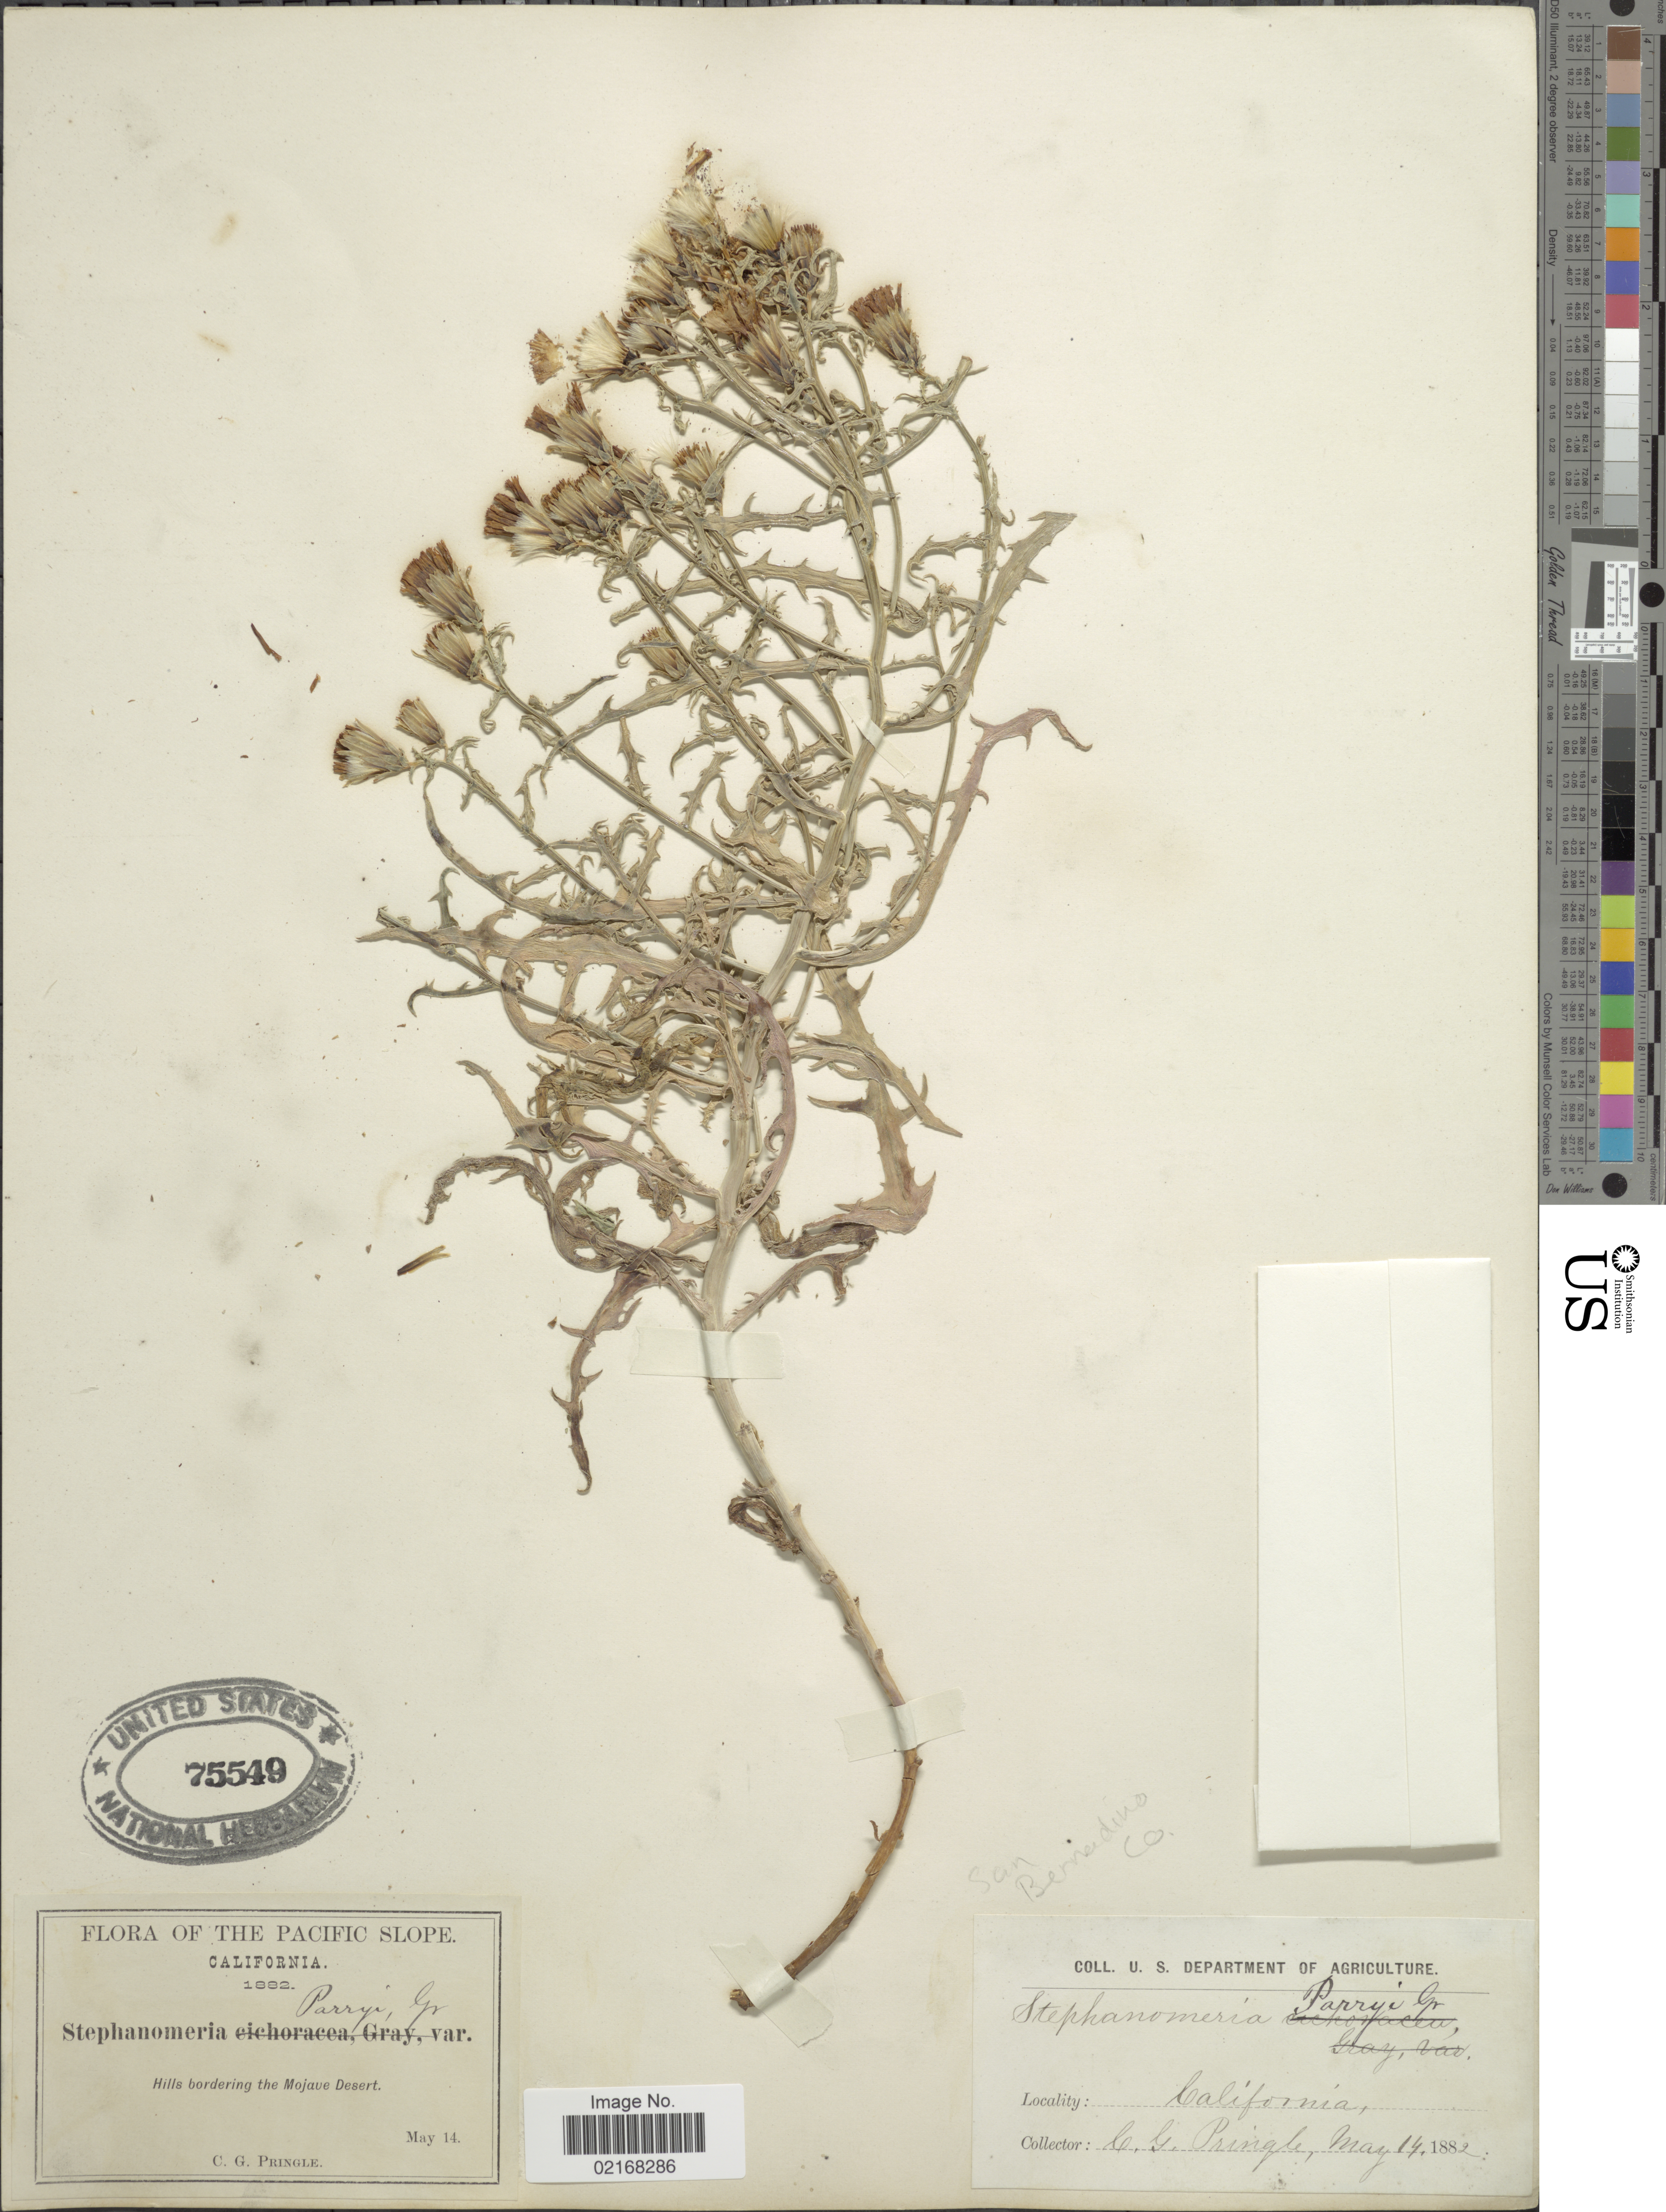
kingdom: Plantae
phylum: Tracheophyta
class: Magnoliopsida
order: Asterales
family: Asteraceae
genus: Stephanomeria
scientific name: Stephanomeria parryi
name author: A. Gray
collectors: C. G. Pringle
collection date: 1882-05-14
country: United States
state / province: California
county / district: San Bernardino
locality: Pacific Slope. California. Hills bordering the Mojave Desert. San Bernardino Co.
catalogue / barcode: US 75549